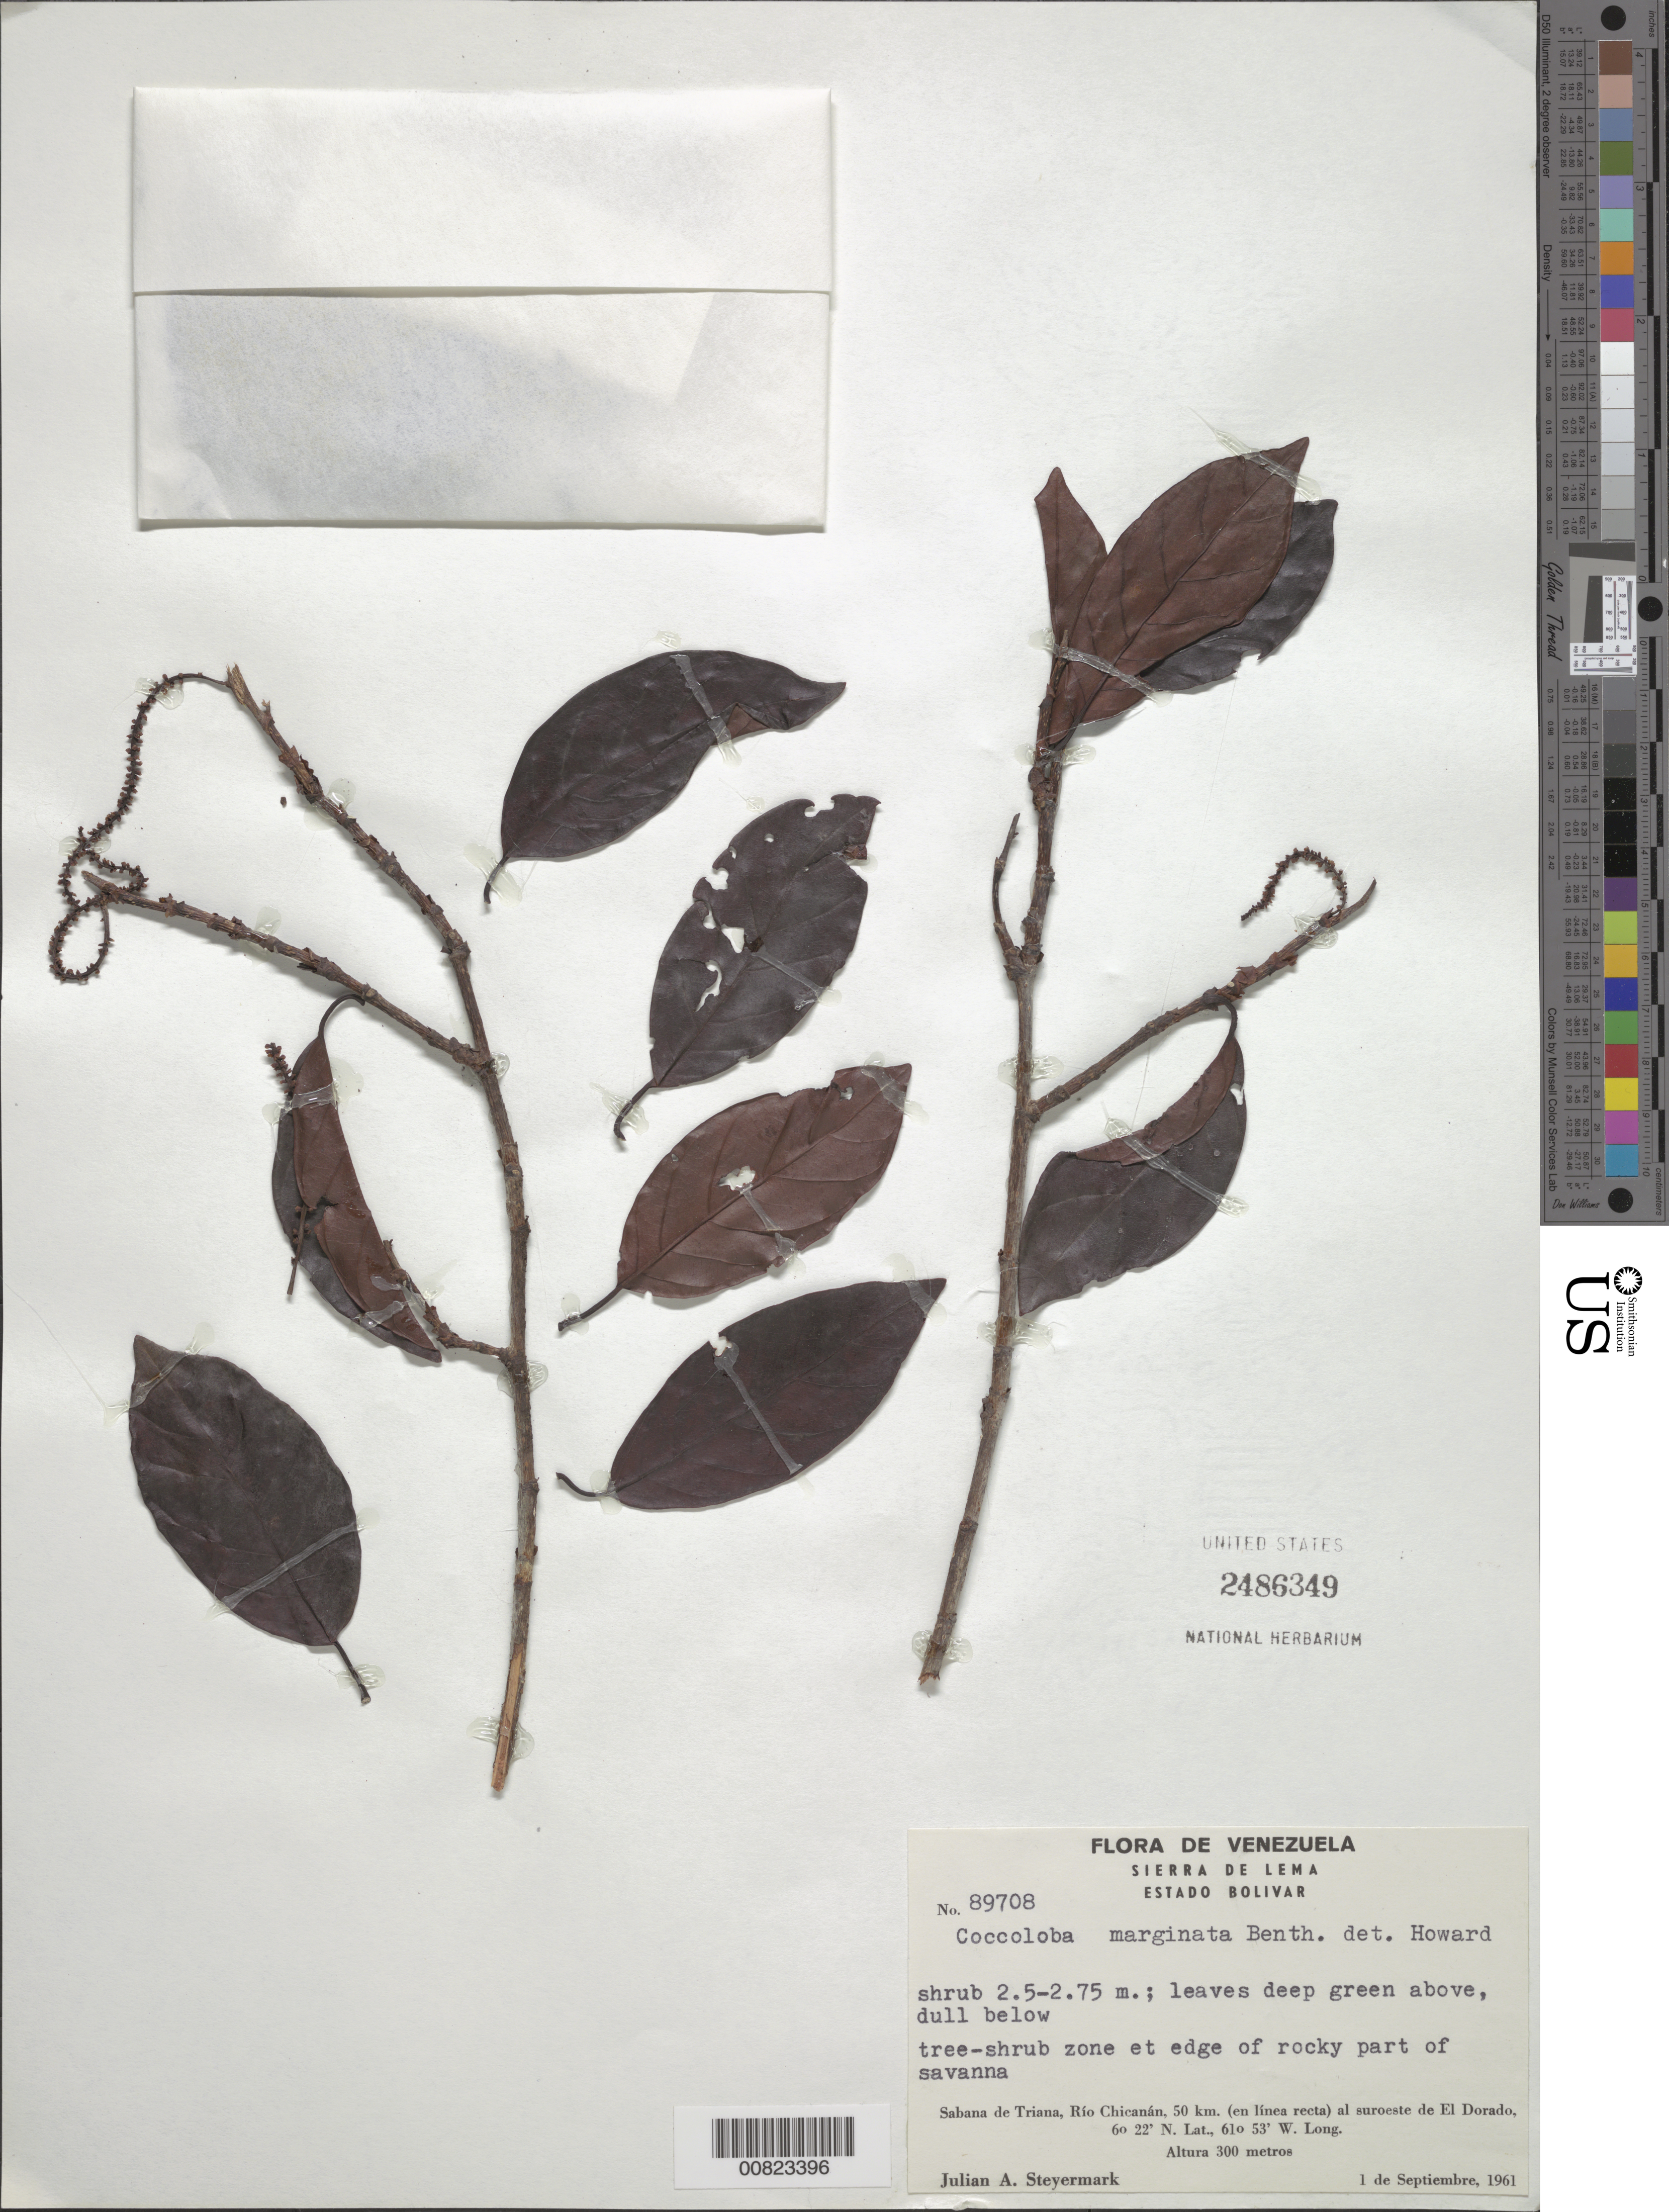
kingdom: Plantae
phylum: Tracheophyta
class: Magnoliopsida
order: Caryophyllales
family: Polygonaceae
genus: Coccoloba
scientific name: Coccoloba marginata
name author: Benth.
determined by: Howard, R. A.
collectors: J. Steyermark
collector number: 89708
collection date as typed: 1-Sep-61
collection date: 1961-09-01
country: Venezuela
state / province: Bolívar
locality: Sabana de Triana, Río Chicanán, 50 km (in línea recta) al SW de El Dorado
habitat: Tree-shrub zone at edge of rocky part of savanna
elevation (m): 300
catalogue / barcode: US 2486349